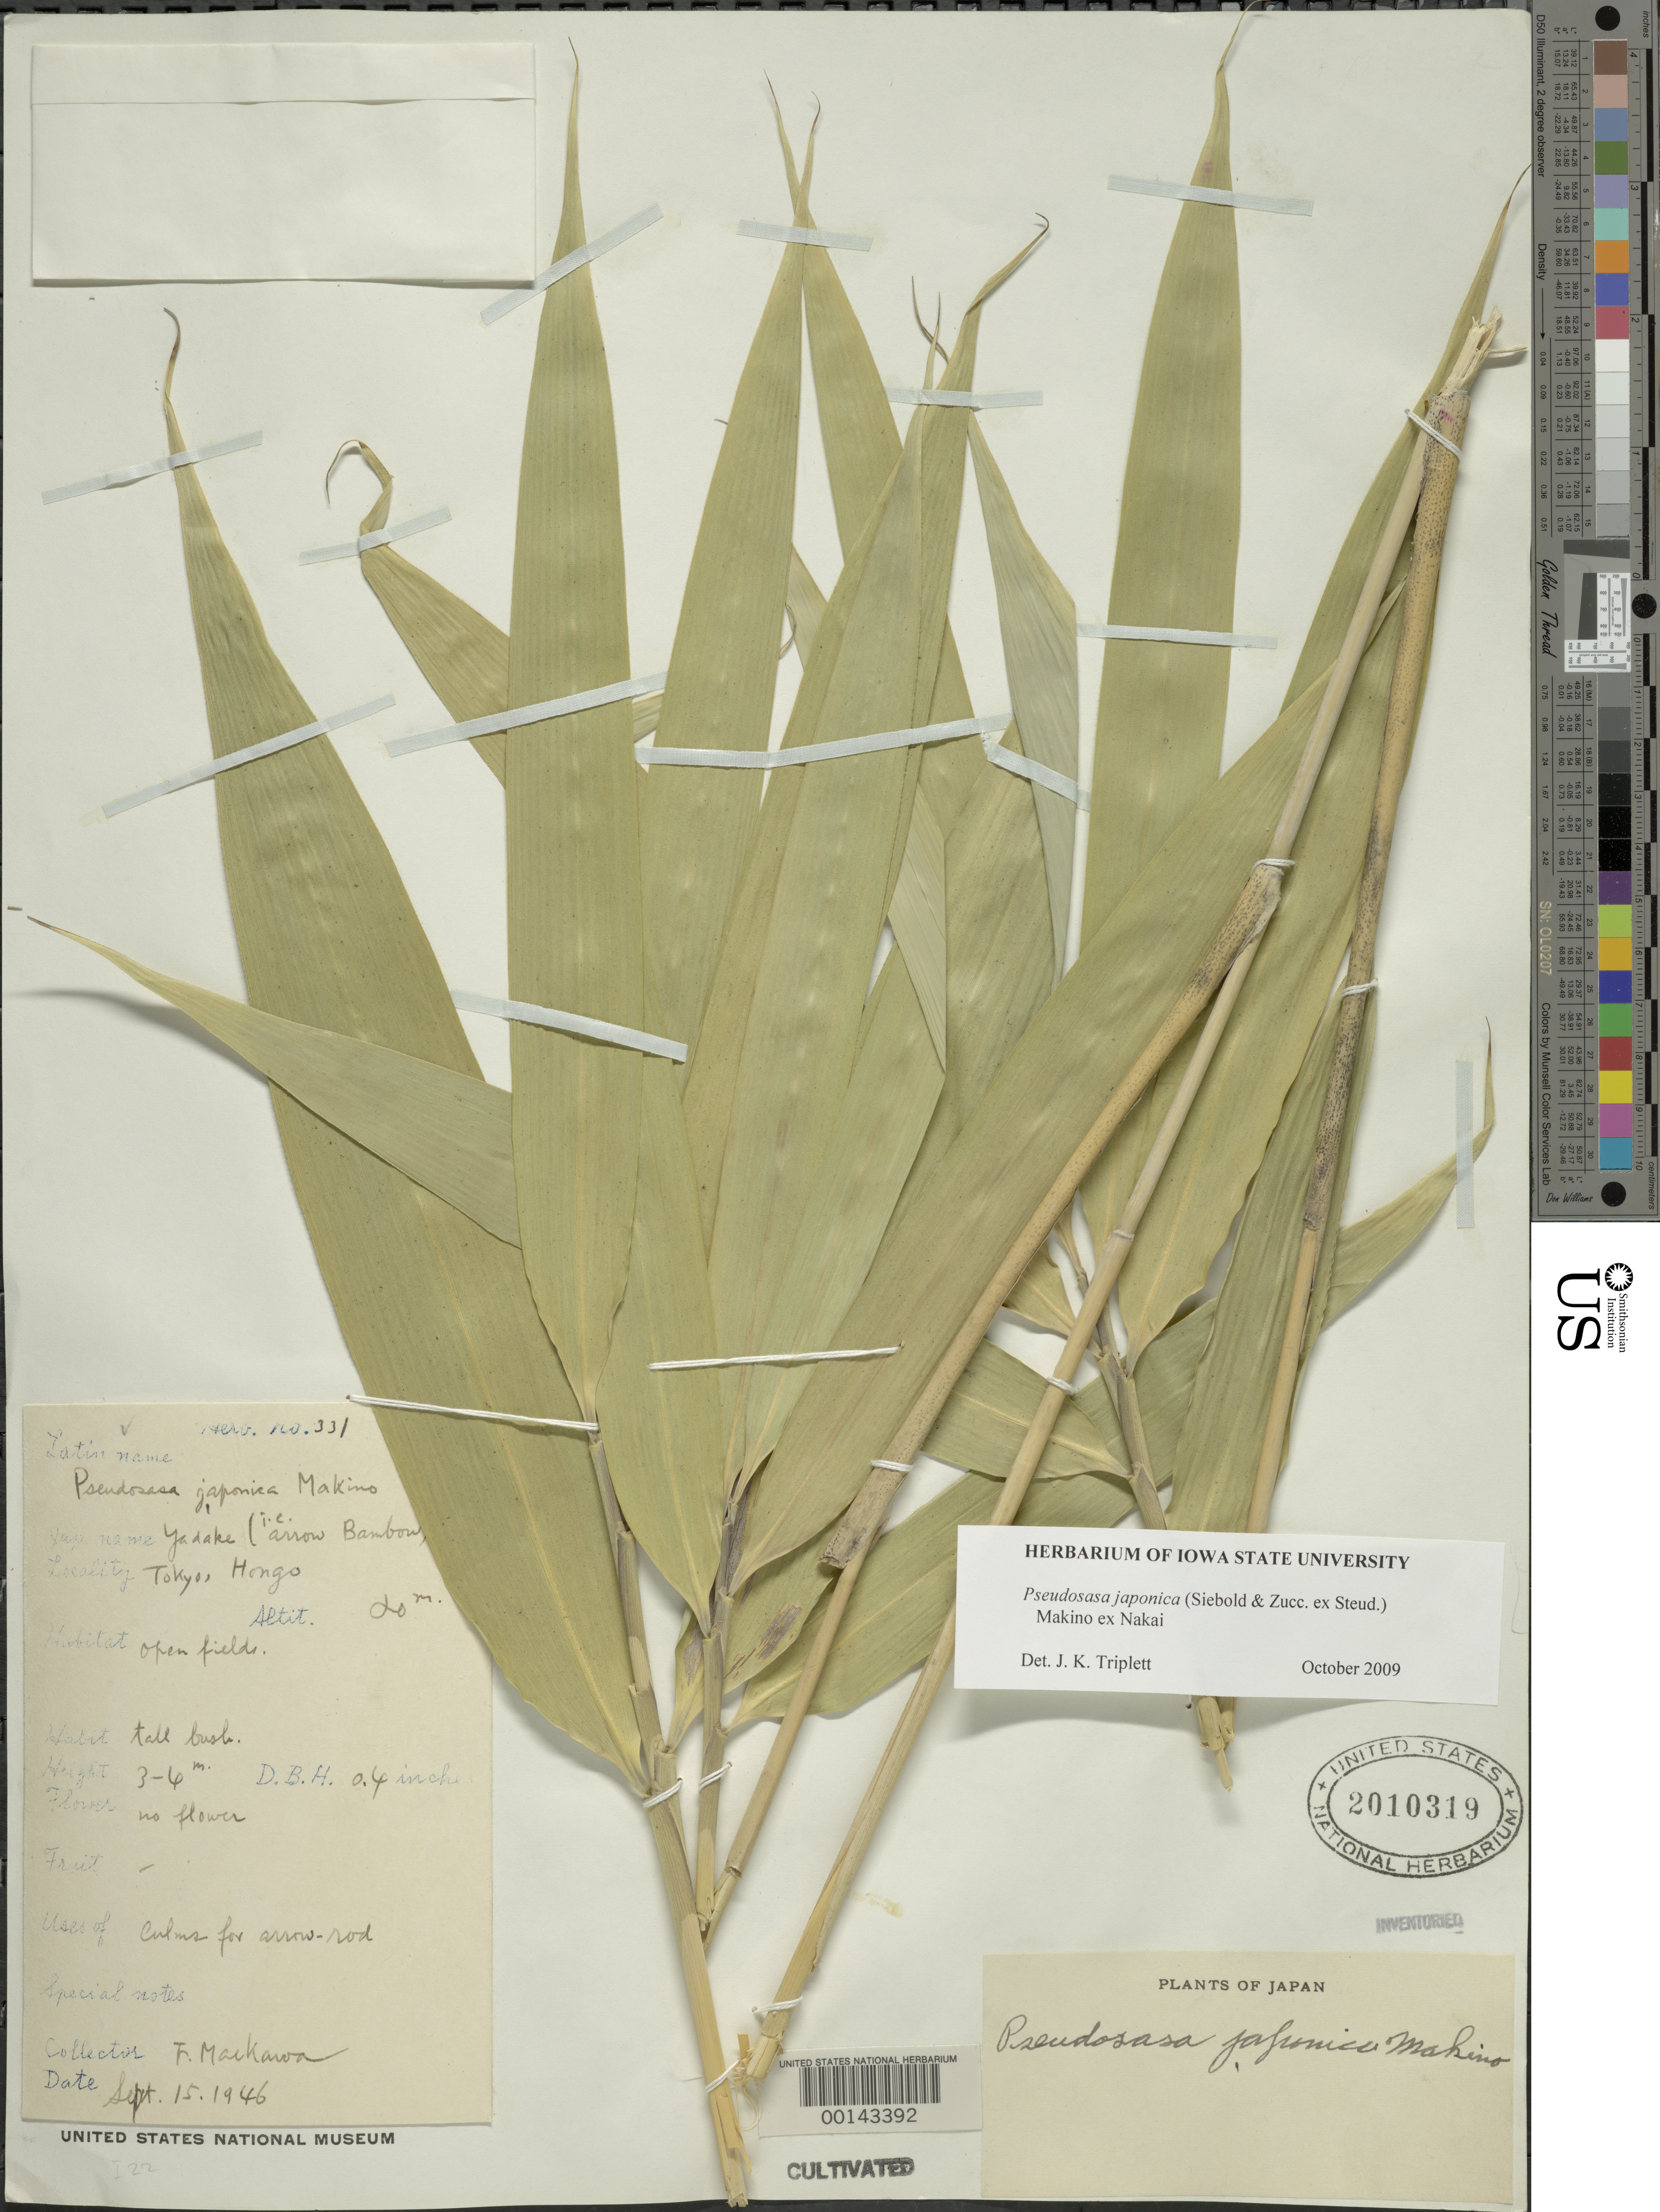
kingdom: Plantae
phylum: Tracheophyta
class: Liliopsida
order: Poales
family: Poaceae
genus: Pseudosasa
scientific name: Pseudosasa japonica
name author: (Siebold & Zucc. ex Steud.) Makino ex Nakai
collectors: F. Maikawa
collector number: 331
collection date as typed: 15 Sep 1946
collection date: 1946-09-15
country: Japan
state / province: Tokyo, Federal City of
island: Honshu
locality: Hongo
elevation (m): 20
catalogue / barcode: US 2010319